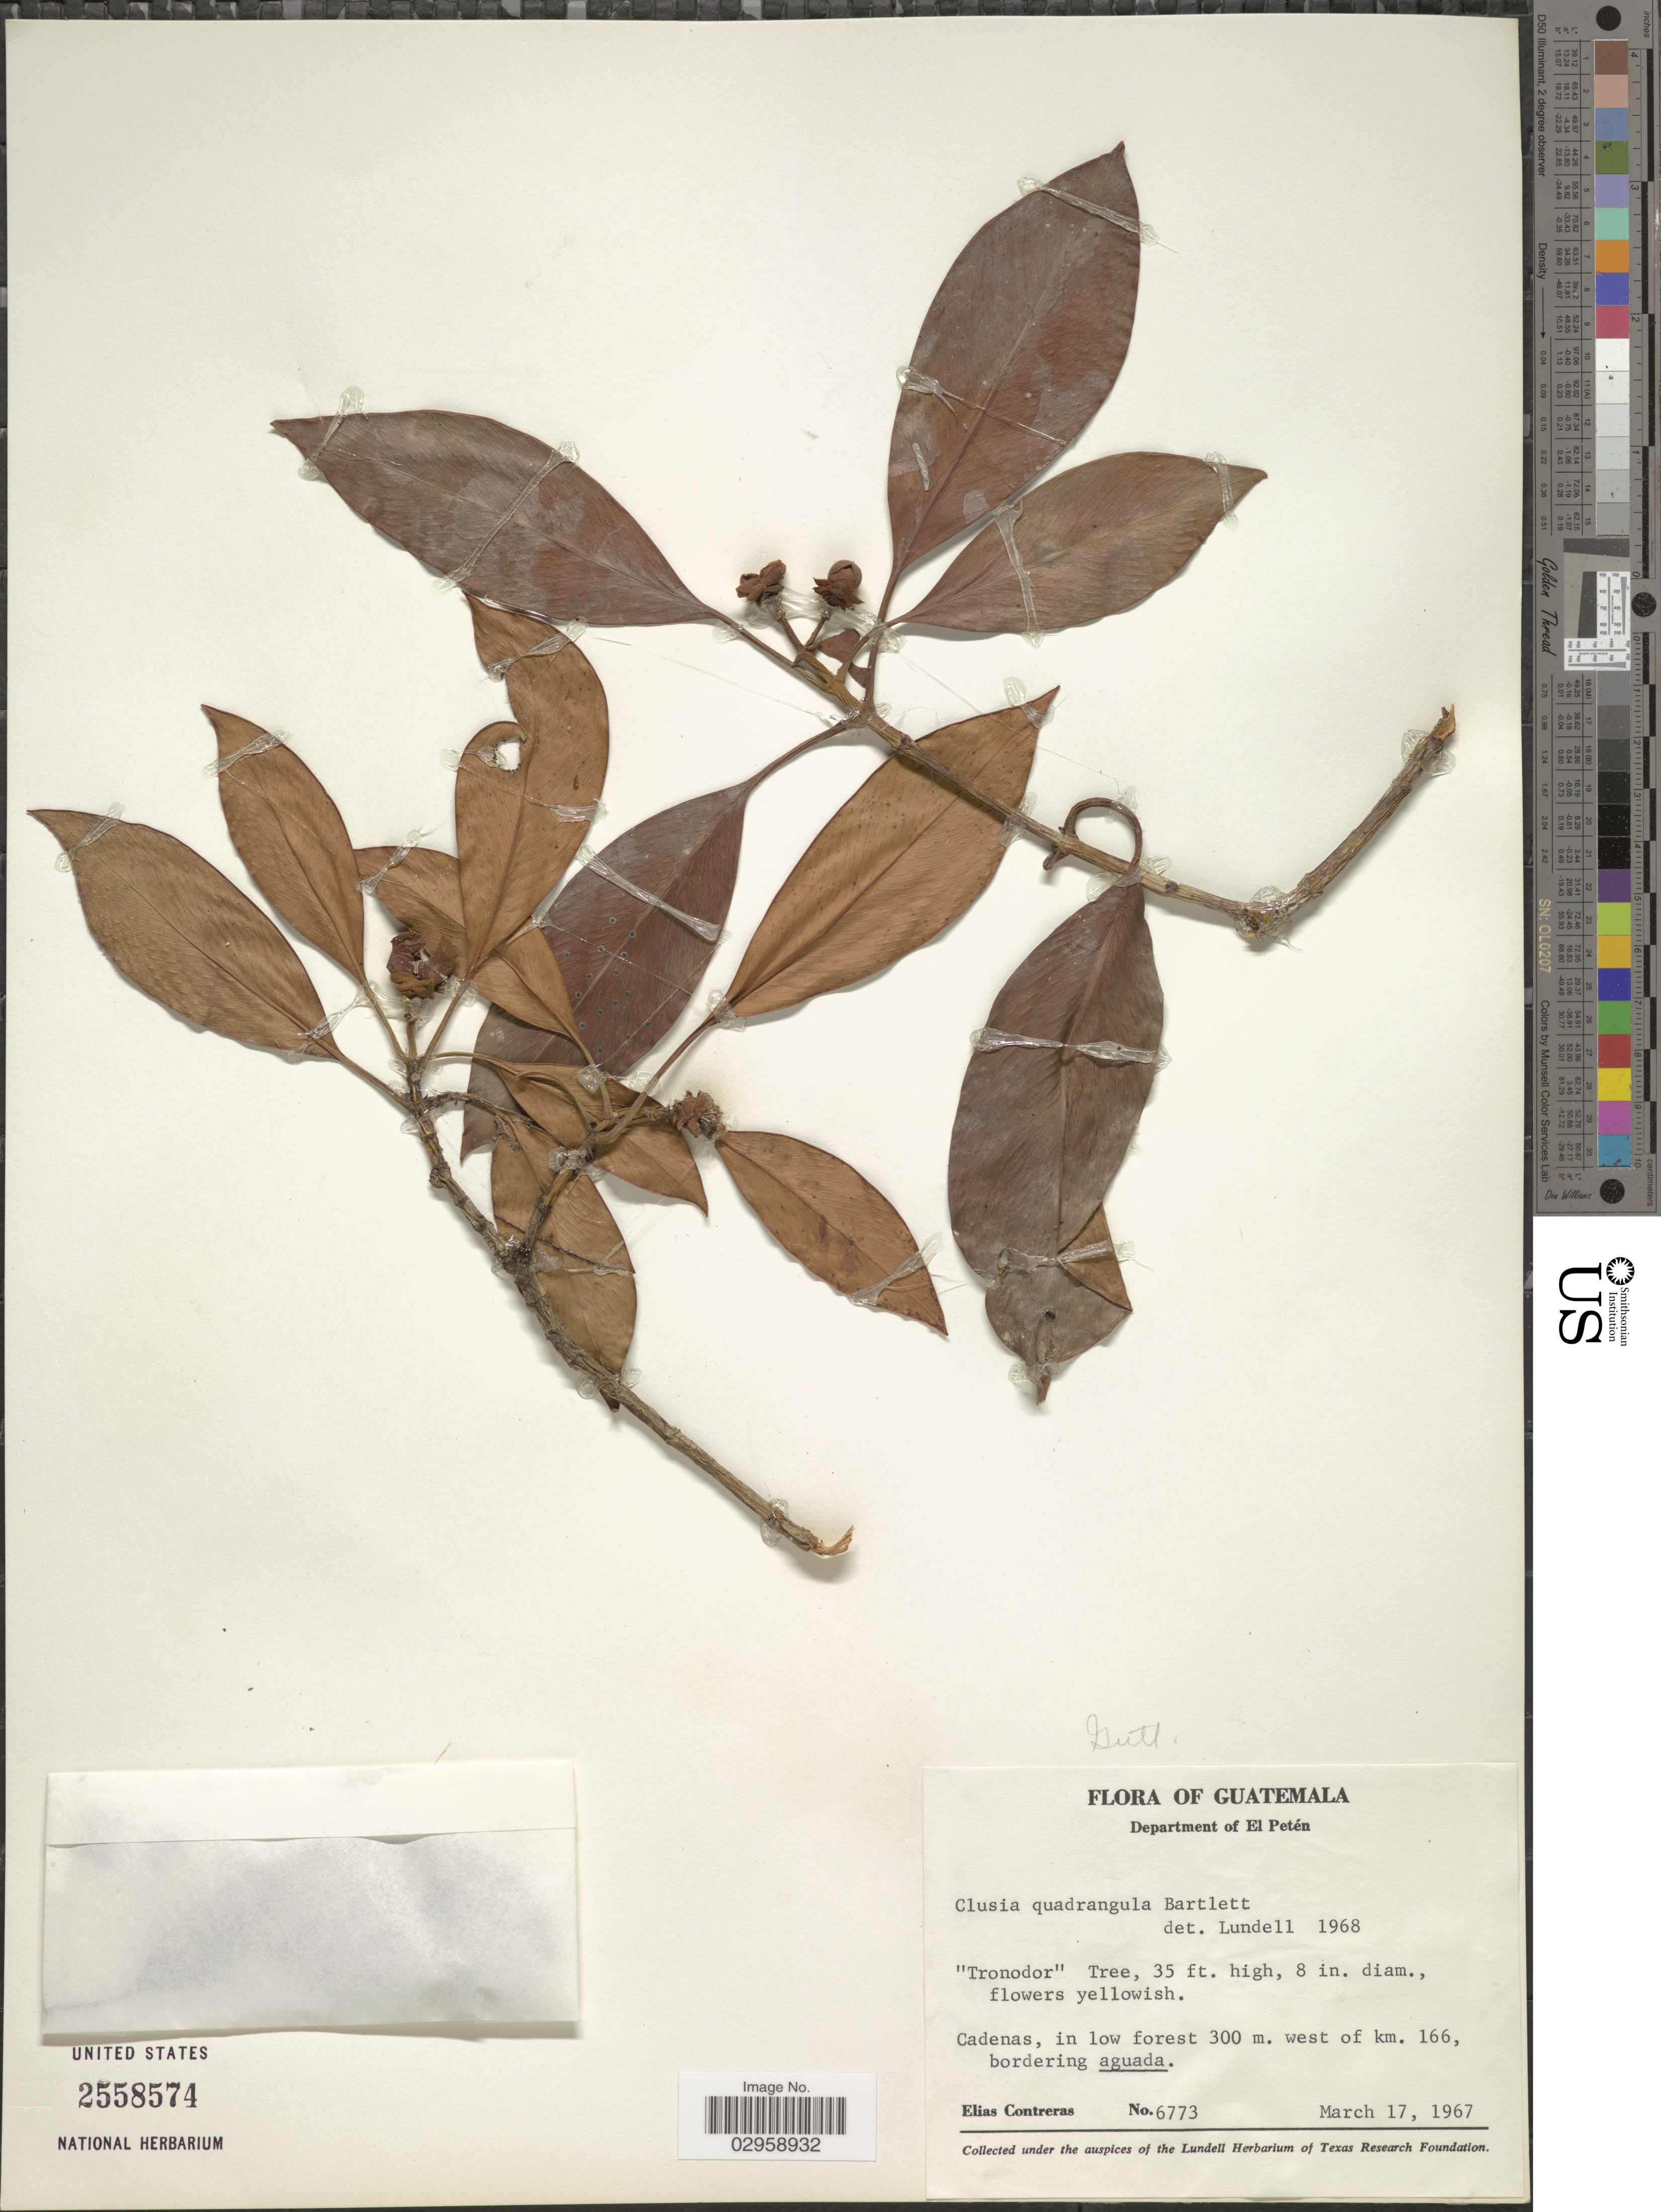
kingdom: Plantae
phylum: Tracheophyta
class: Magnoliopsida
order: Malpighiales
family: Clusiaceae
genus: Clusia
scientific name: Clusia quadrangula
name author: Bartlett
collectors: E. Contreras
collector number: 6773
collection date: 1967-03-17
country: Guatemala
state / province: El Petén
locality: Department of El Petén, Cadenas, in low forest, west of km. 166, bordering aguada.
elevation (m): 300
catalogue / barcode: US 2558574